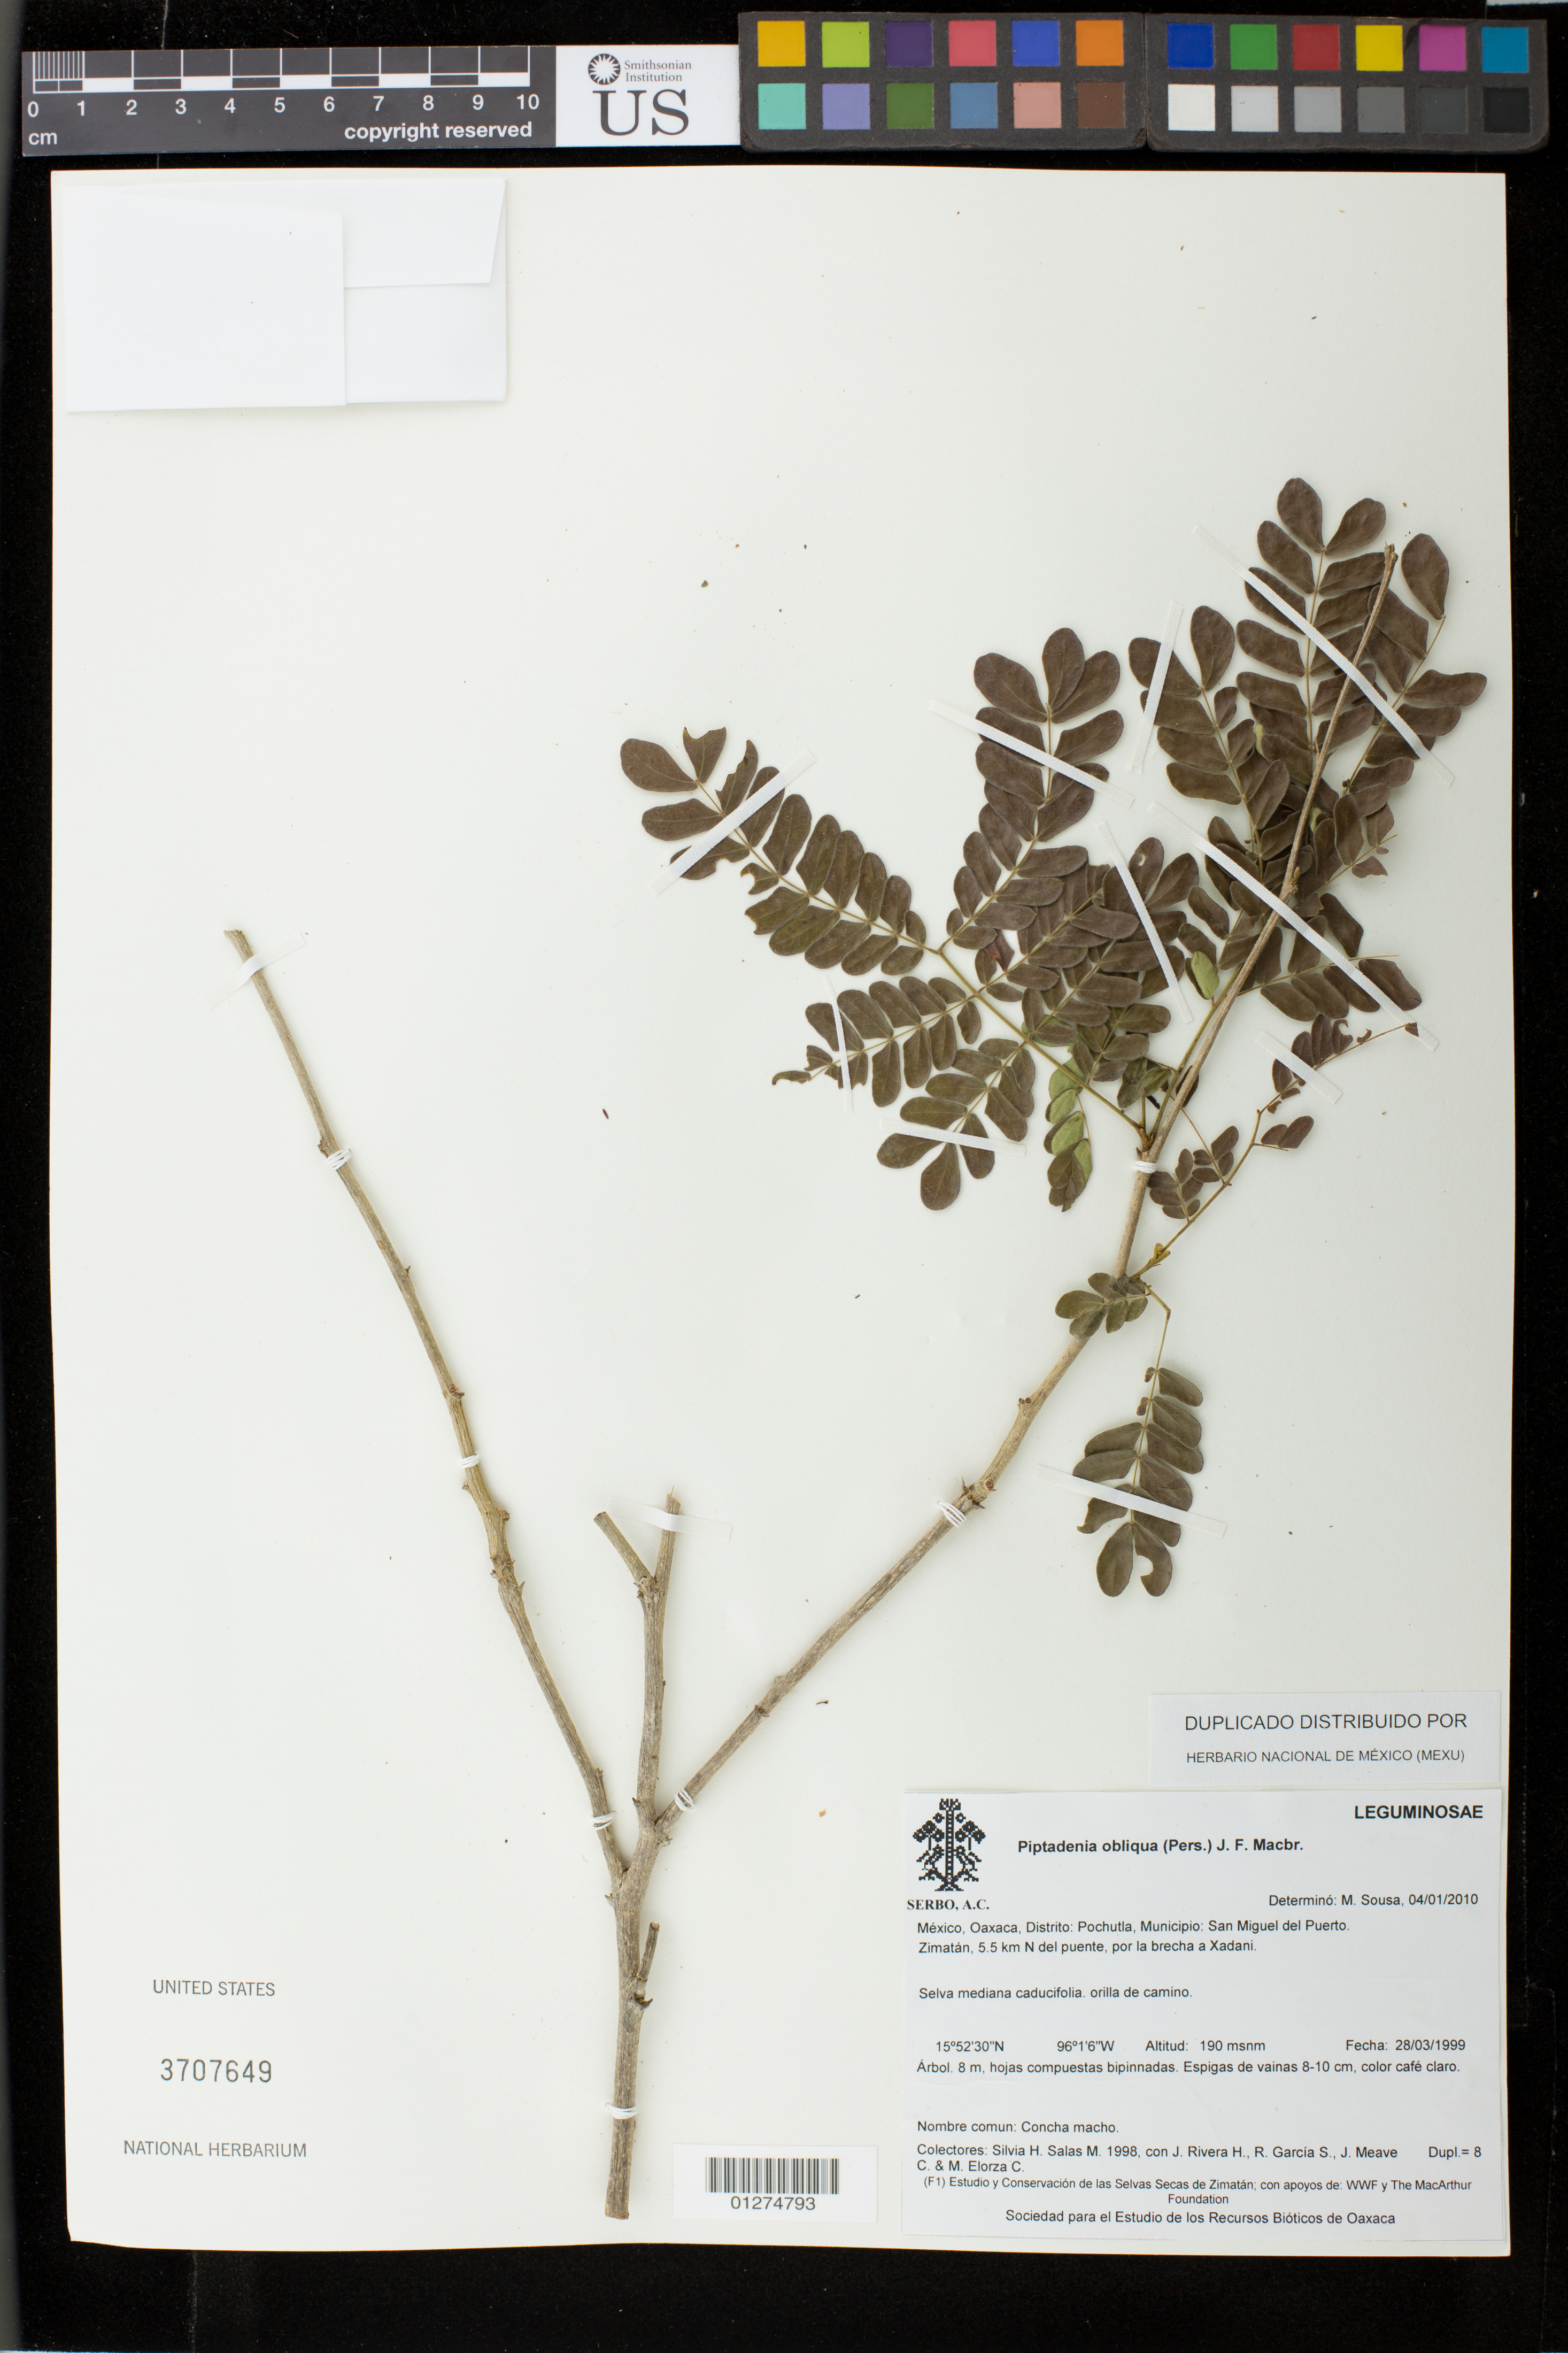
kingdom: Plantae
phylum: Tracheophyta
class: Magnoliopsida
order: Fabales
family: Fabaceae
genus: Pityrocarpa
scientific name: Pityrocarpa obliqua subsp. obliqua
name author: (Pers.) Brenan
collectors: S. Salas M., J. Rivera H., R. Garcia S., J. Meave & M. Elorza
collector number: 1998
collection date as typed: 28/03/1999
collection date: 1999-03-28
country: Mexico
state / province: Oaxaca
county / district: Pochutla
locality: Municipio: San Miguel del Puerto, Zimatán, 5.5 km N del puente, por la brecha a Xadani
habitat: selva mediana caducifolia, orilla de camino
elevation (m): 190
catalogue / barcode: US 3707649